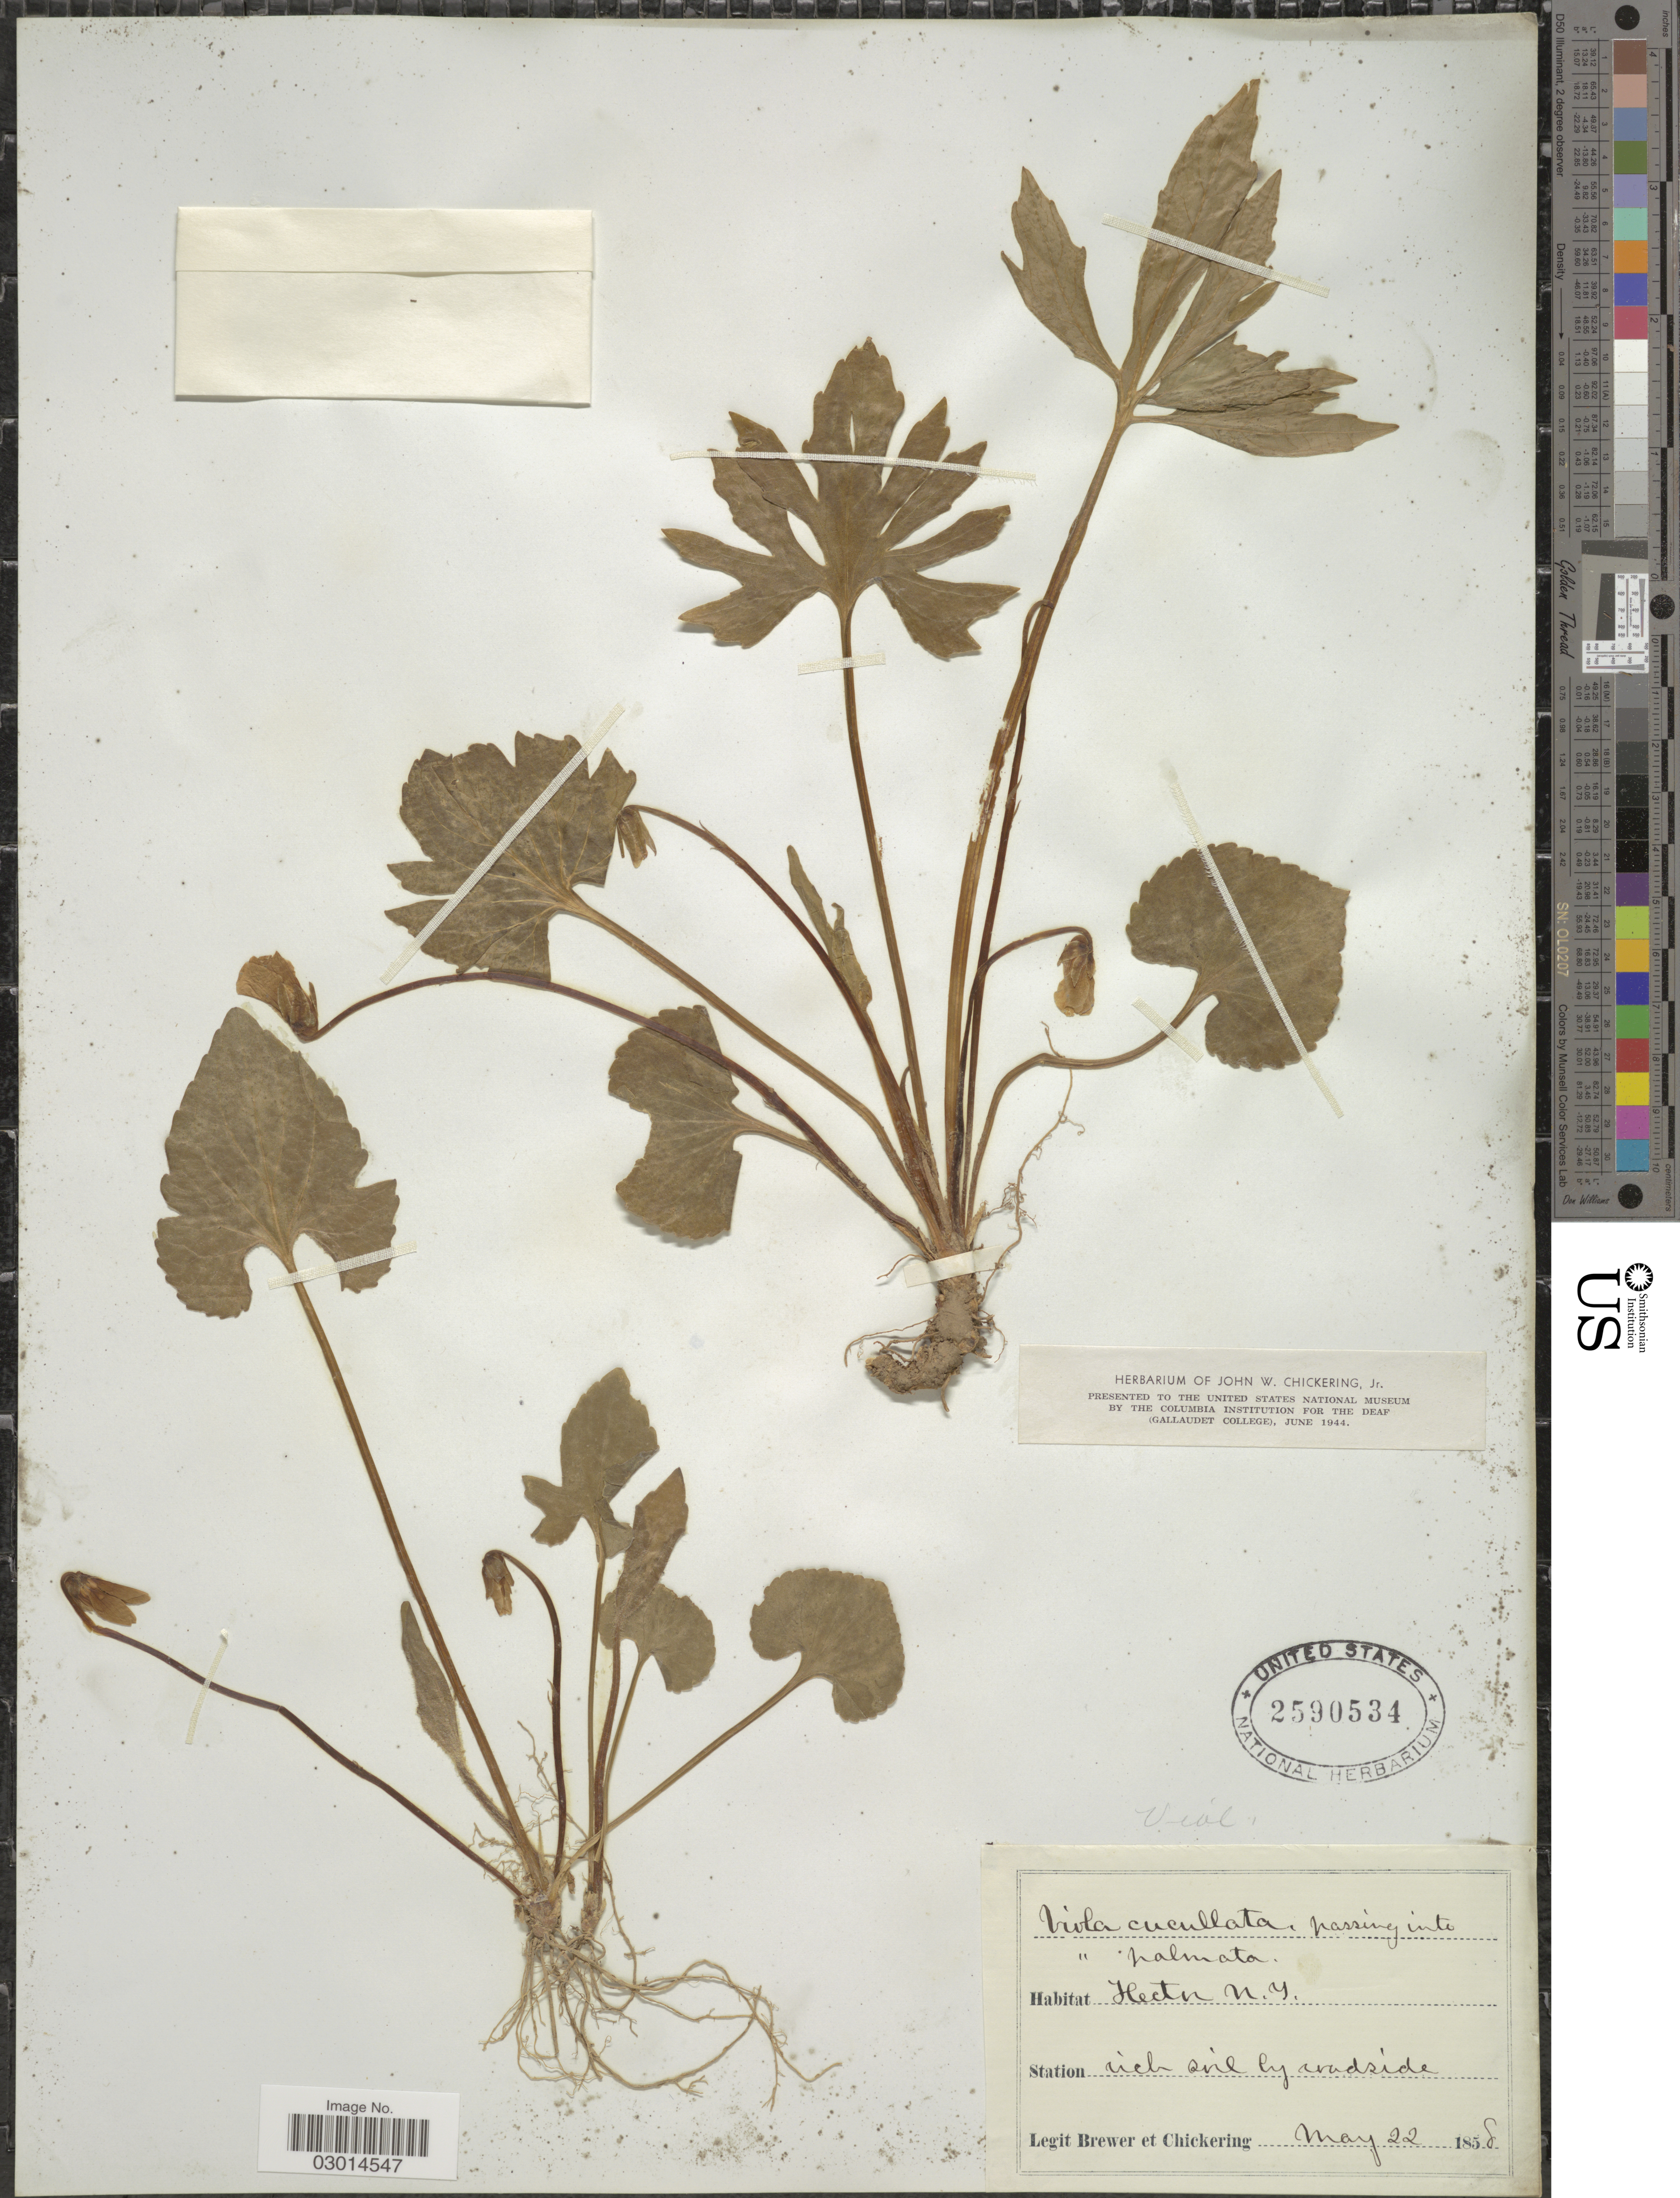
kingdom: Plantae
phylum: Tracheophyta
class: Magnoliopsida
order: Malpighiales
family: Violaceae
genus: Viola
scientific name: Viola cucullata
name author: Aiton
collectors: -. Brewer & J. Chickering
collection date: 1858-05-22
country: United States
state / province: New York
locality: Hector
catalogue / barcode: US 2590534